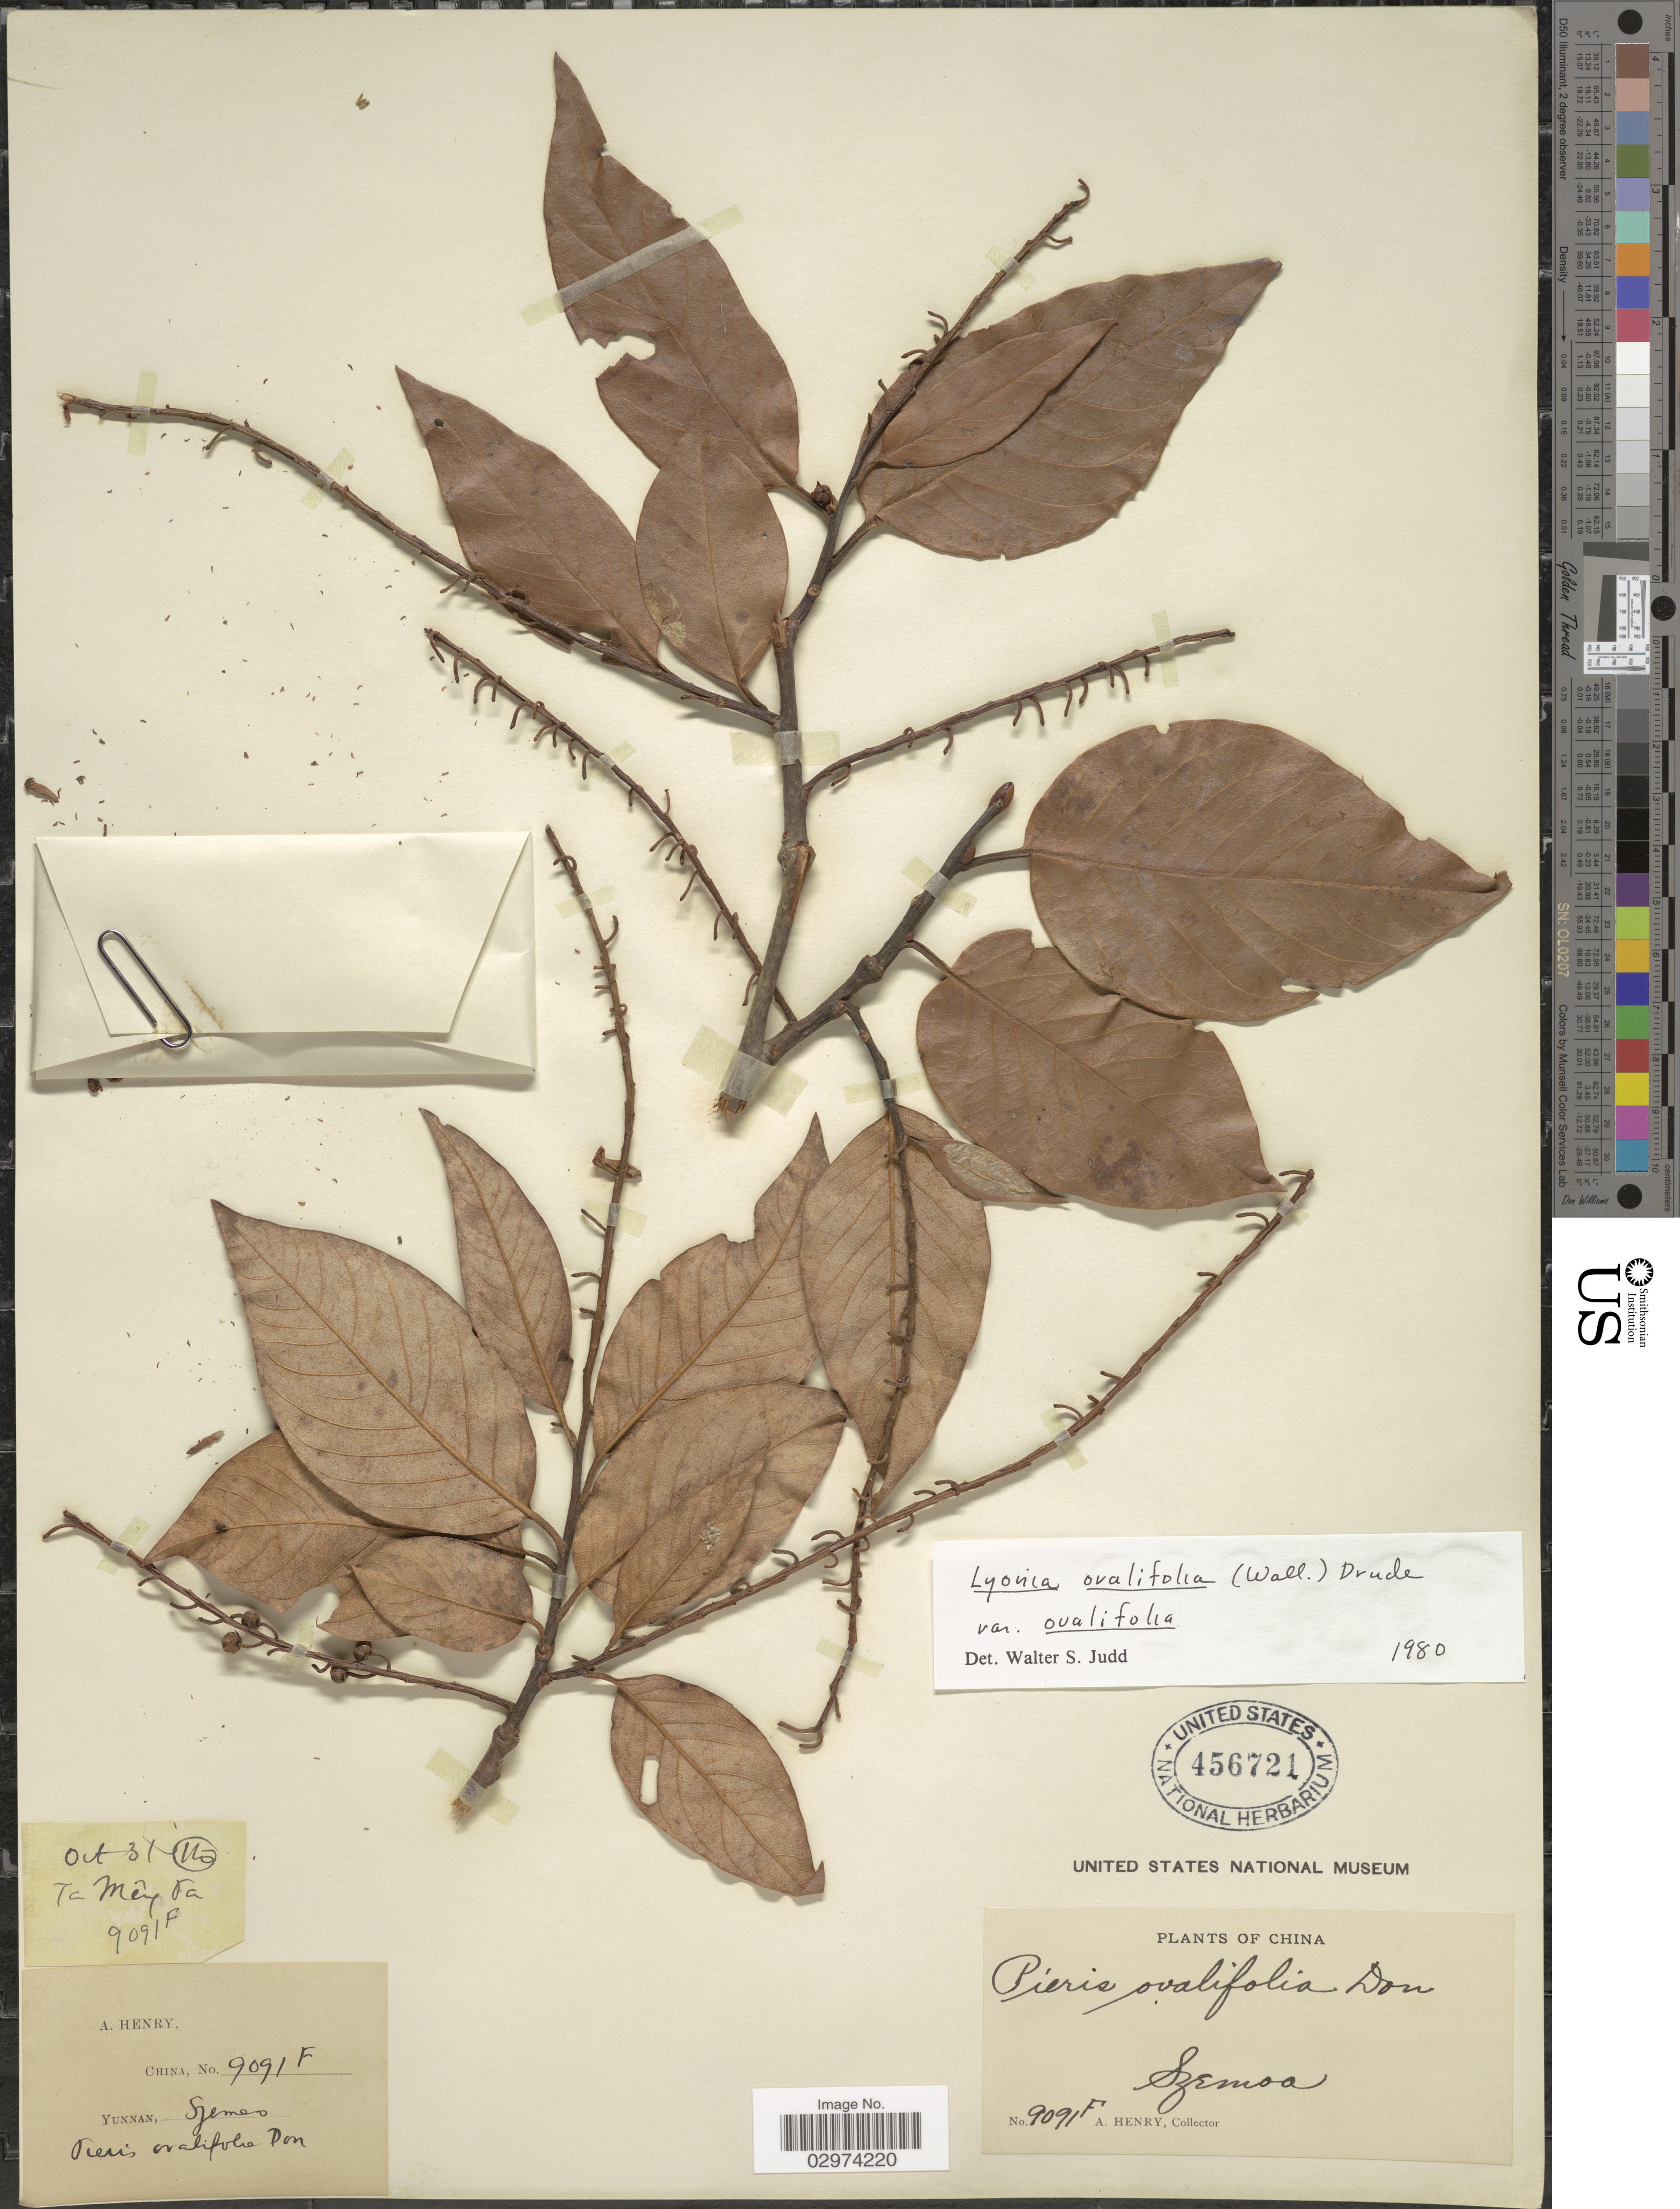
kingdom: Plantae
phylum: Tracheophyta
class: Magnoliopsida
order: Ericales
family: Ericaceae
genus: Lyonia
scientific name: Lyonia ovalifolia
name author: (Wall.) Drude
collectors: A. Henry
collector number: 9091 F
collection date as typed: Transcribed d/m/y: /10/31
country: China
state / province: Yunnan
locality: Szemoa. Ta Meng Fa. Ho.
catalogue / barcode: US 456721